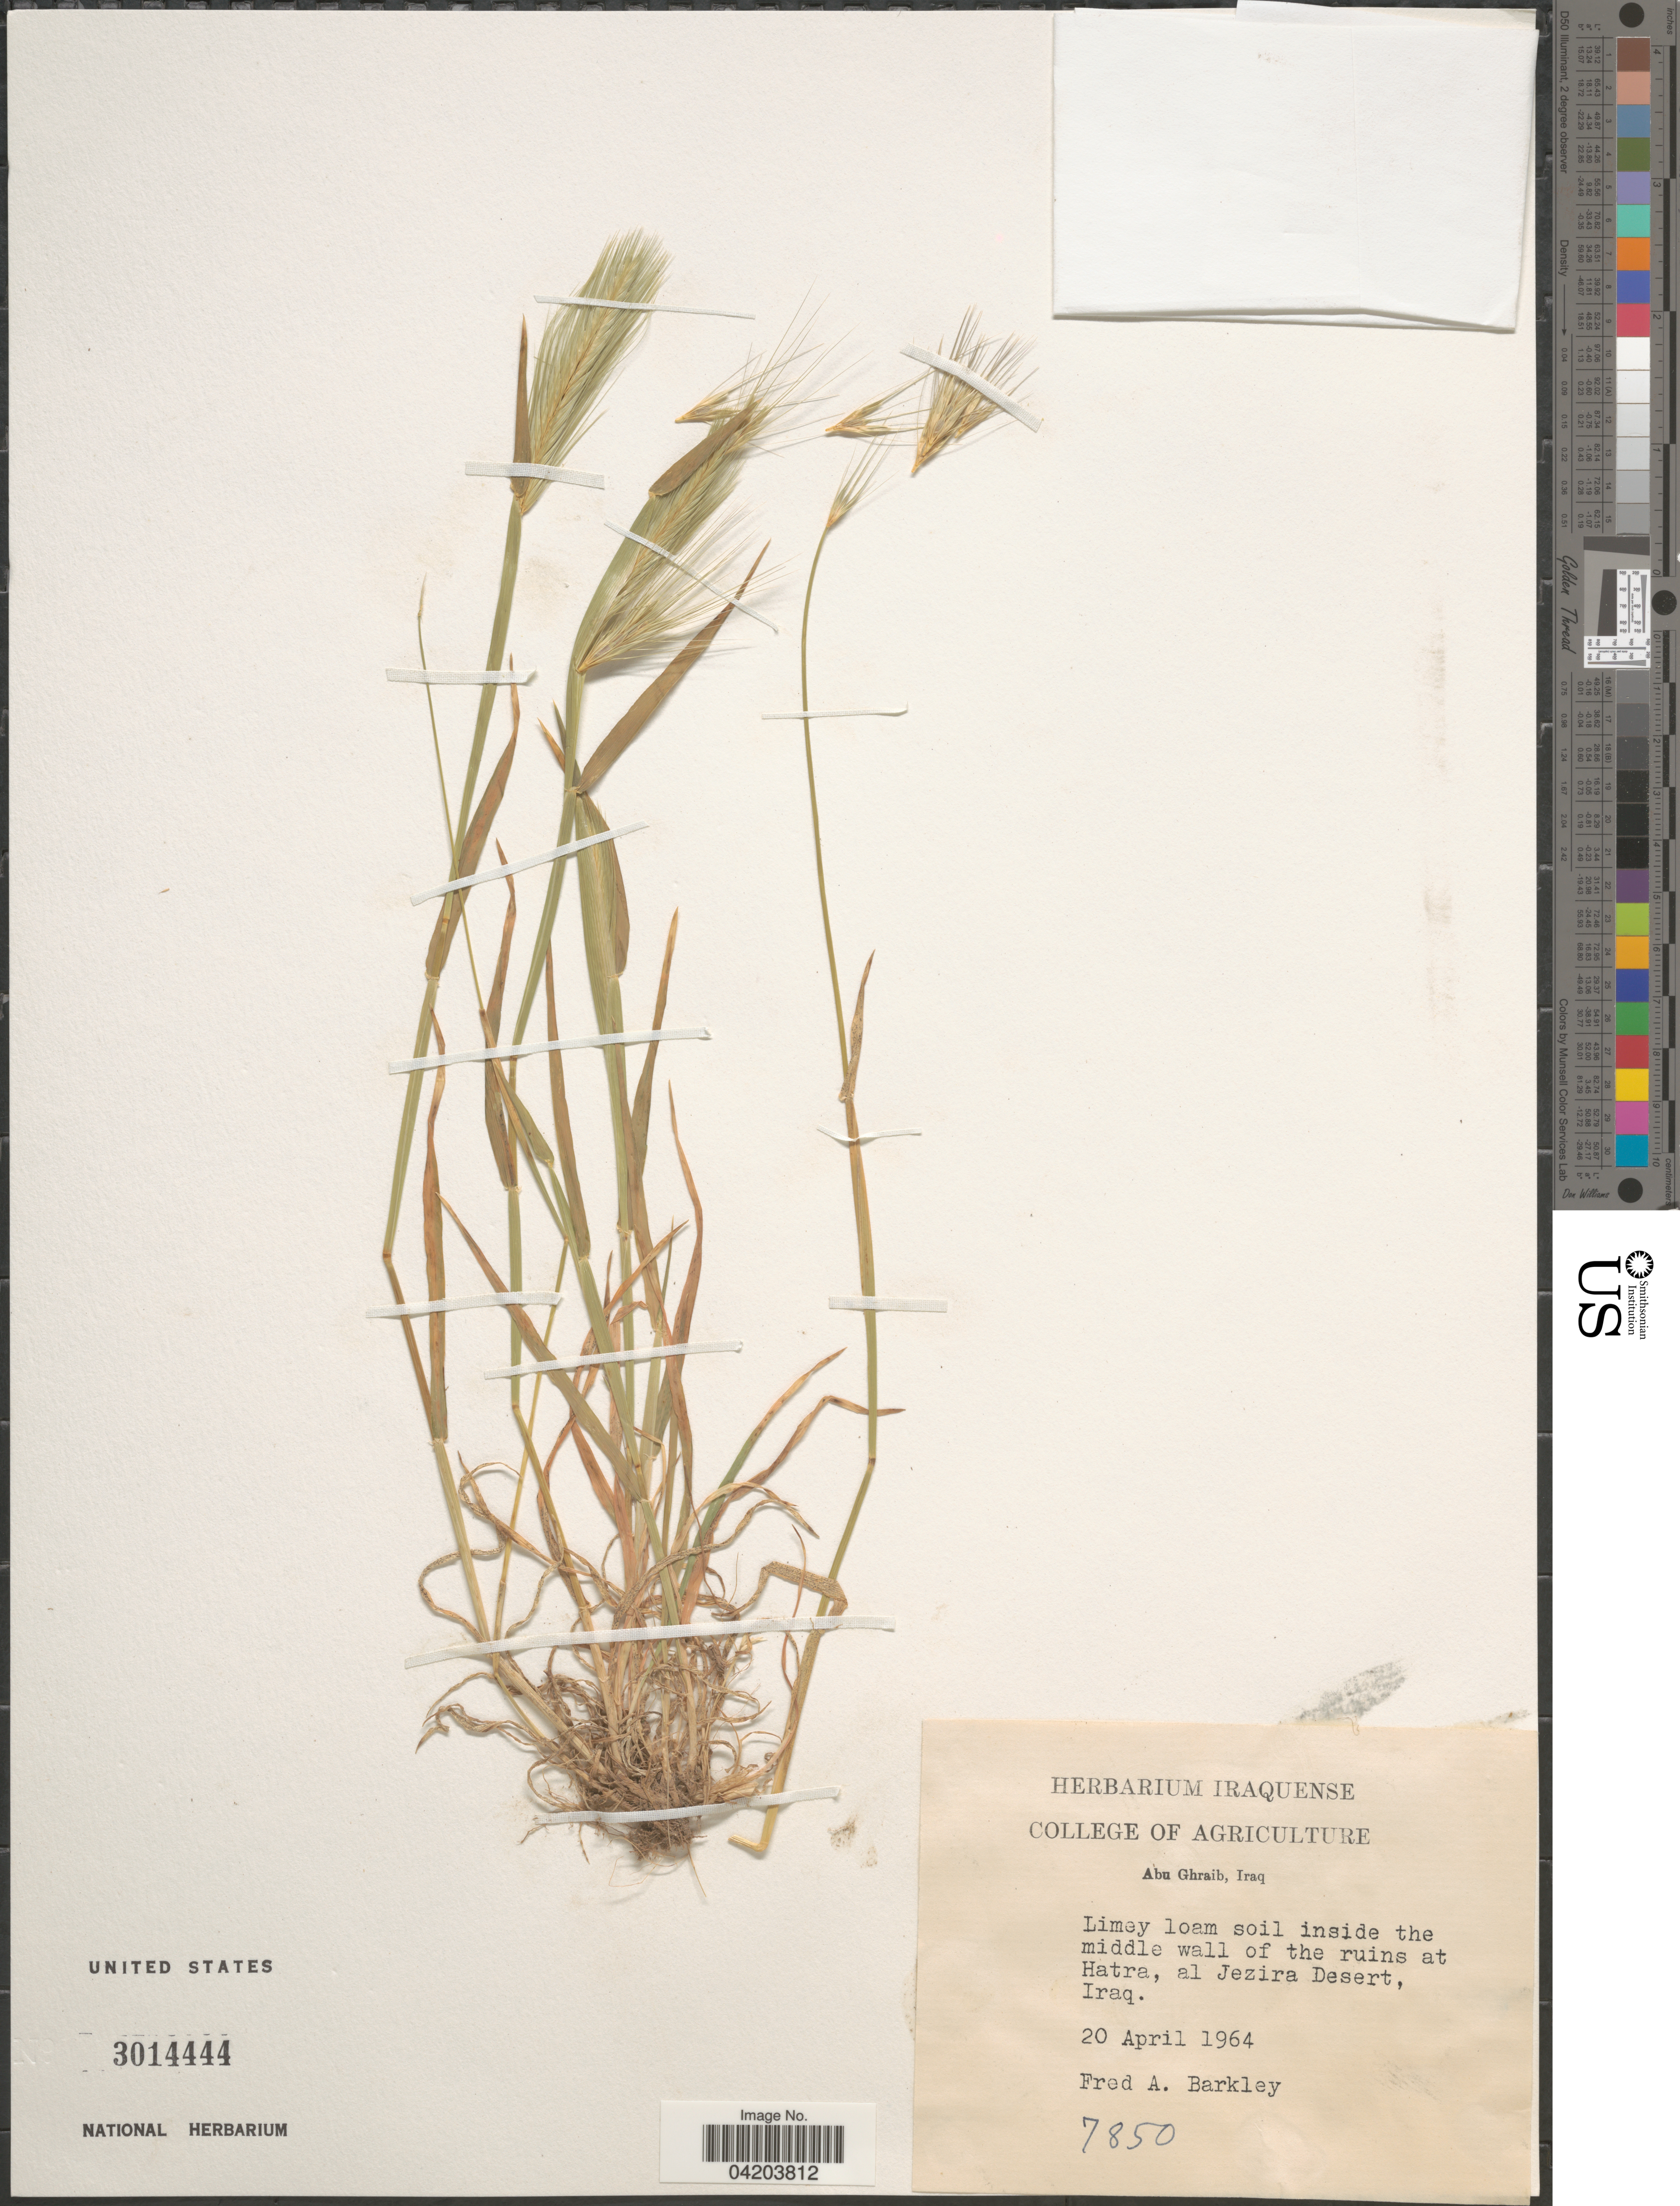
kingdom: Plantae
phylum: Tracheophyta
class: Liliopsida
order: Poales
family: Poaceae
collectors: F. A. Barkley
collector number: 7850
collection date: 1964-04-20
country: Iraq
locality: Limey loam soil inside the middle wall of the ruins at Hatra, al Jezira Desert.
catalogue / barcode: US 3014444